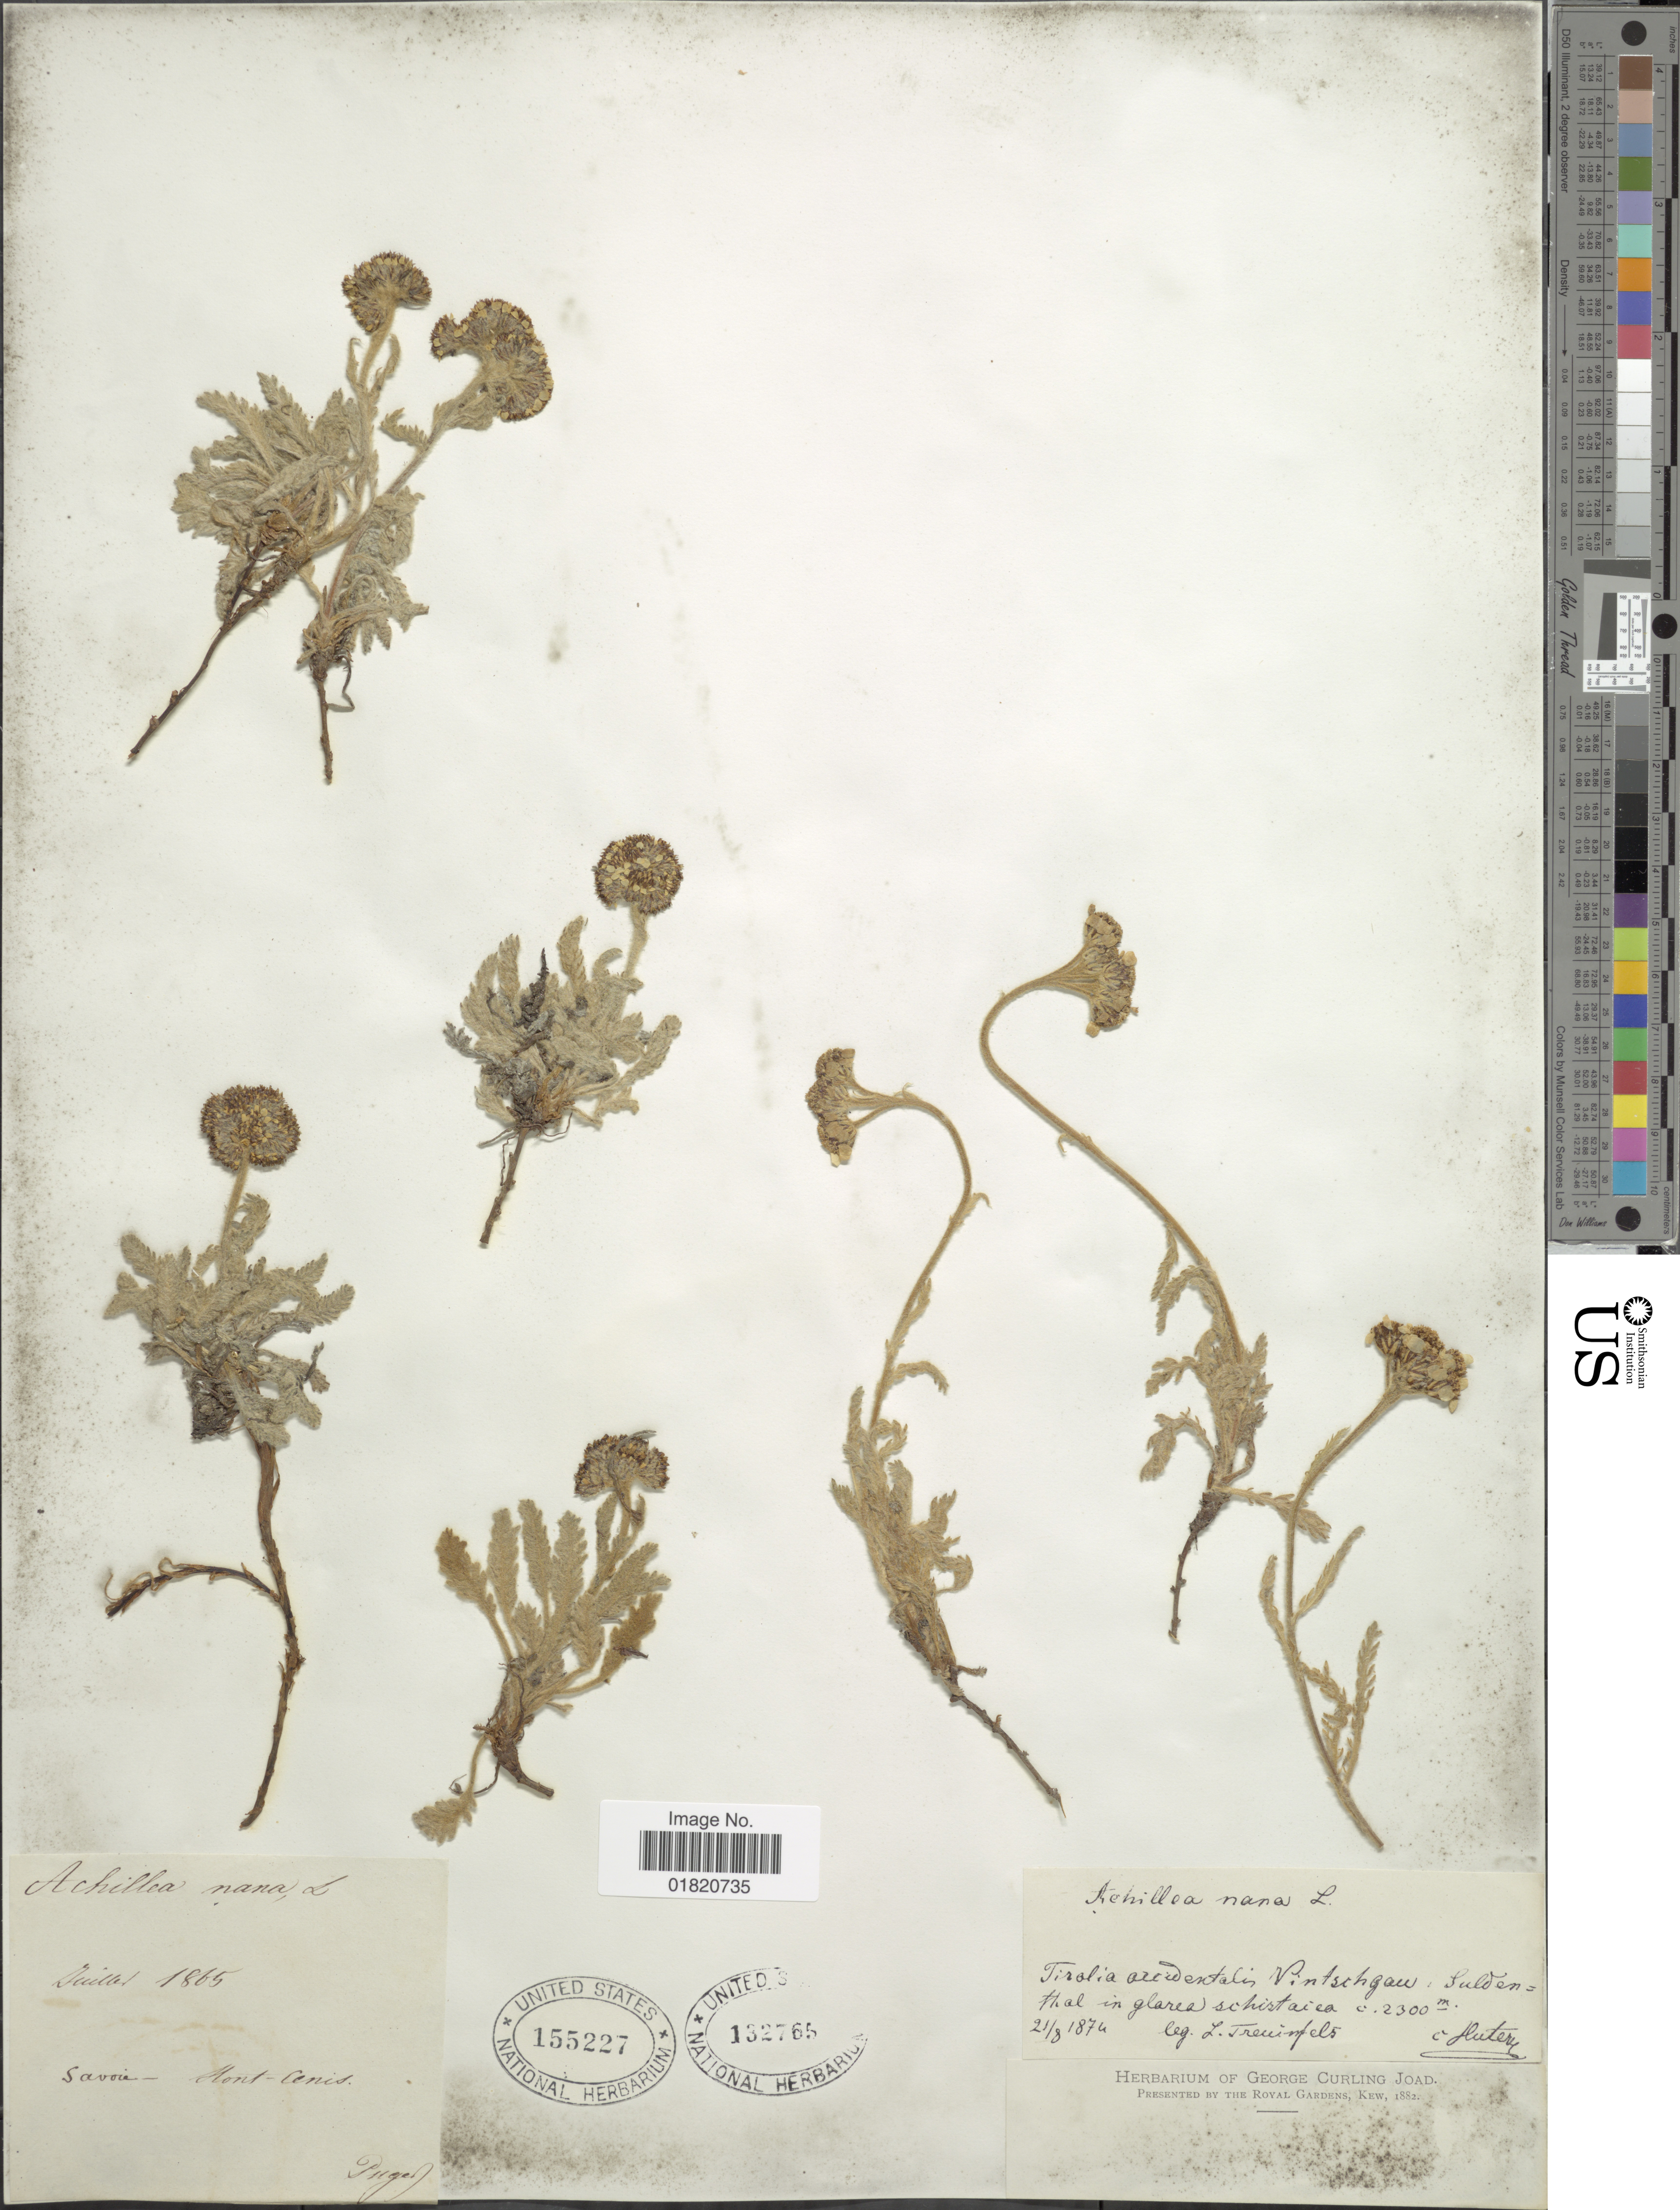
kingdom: Plantae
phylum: Tracheophyta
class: Magnoliopsida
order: Asterales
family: Asteraceae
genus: Achillea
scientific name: Achillea nana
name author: L.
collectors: -. Puget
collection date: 1865-07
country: France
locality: Savoie - Mont Cenis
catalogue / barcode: US 155227-2